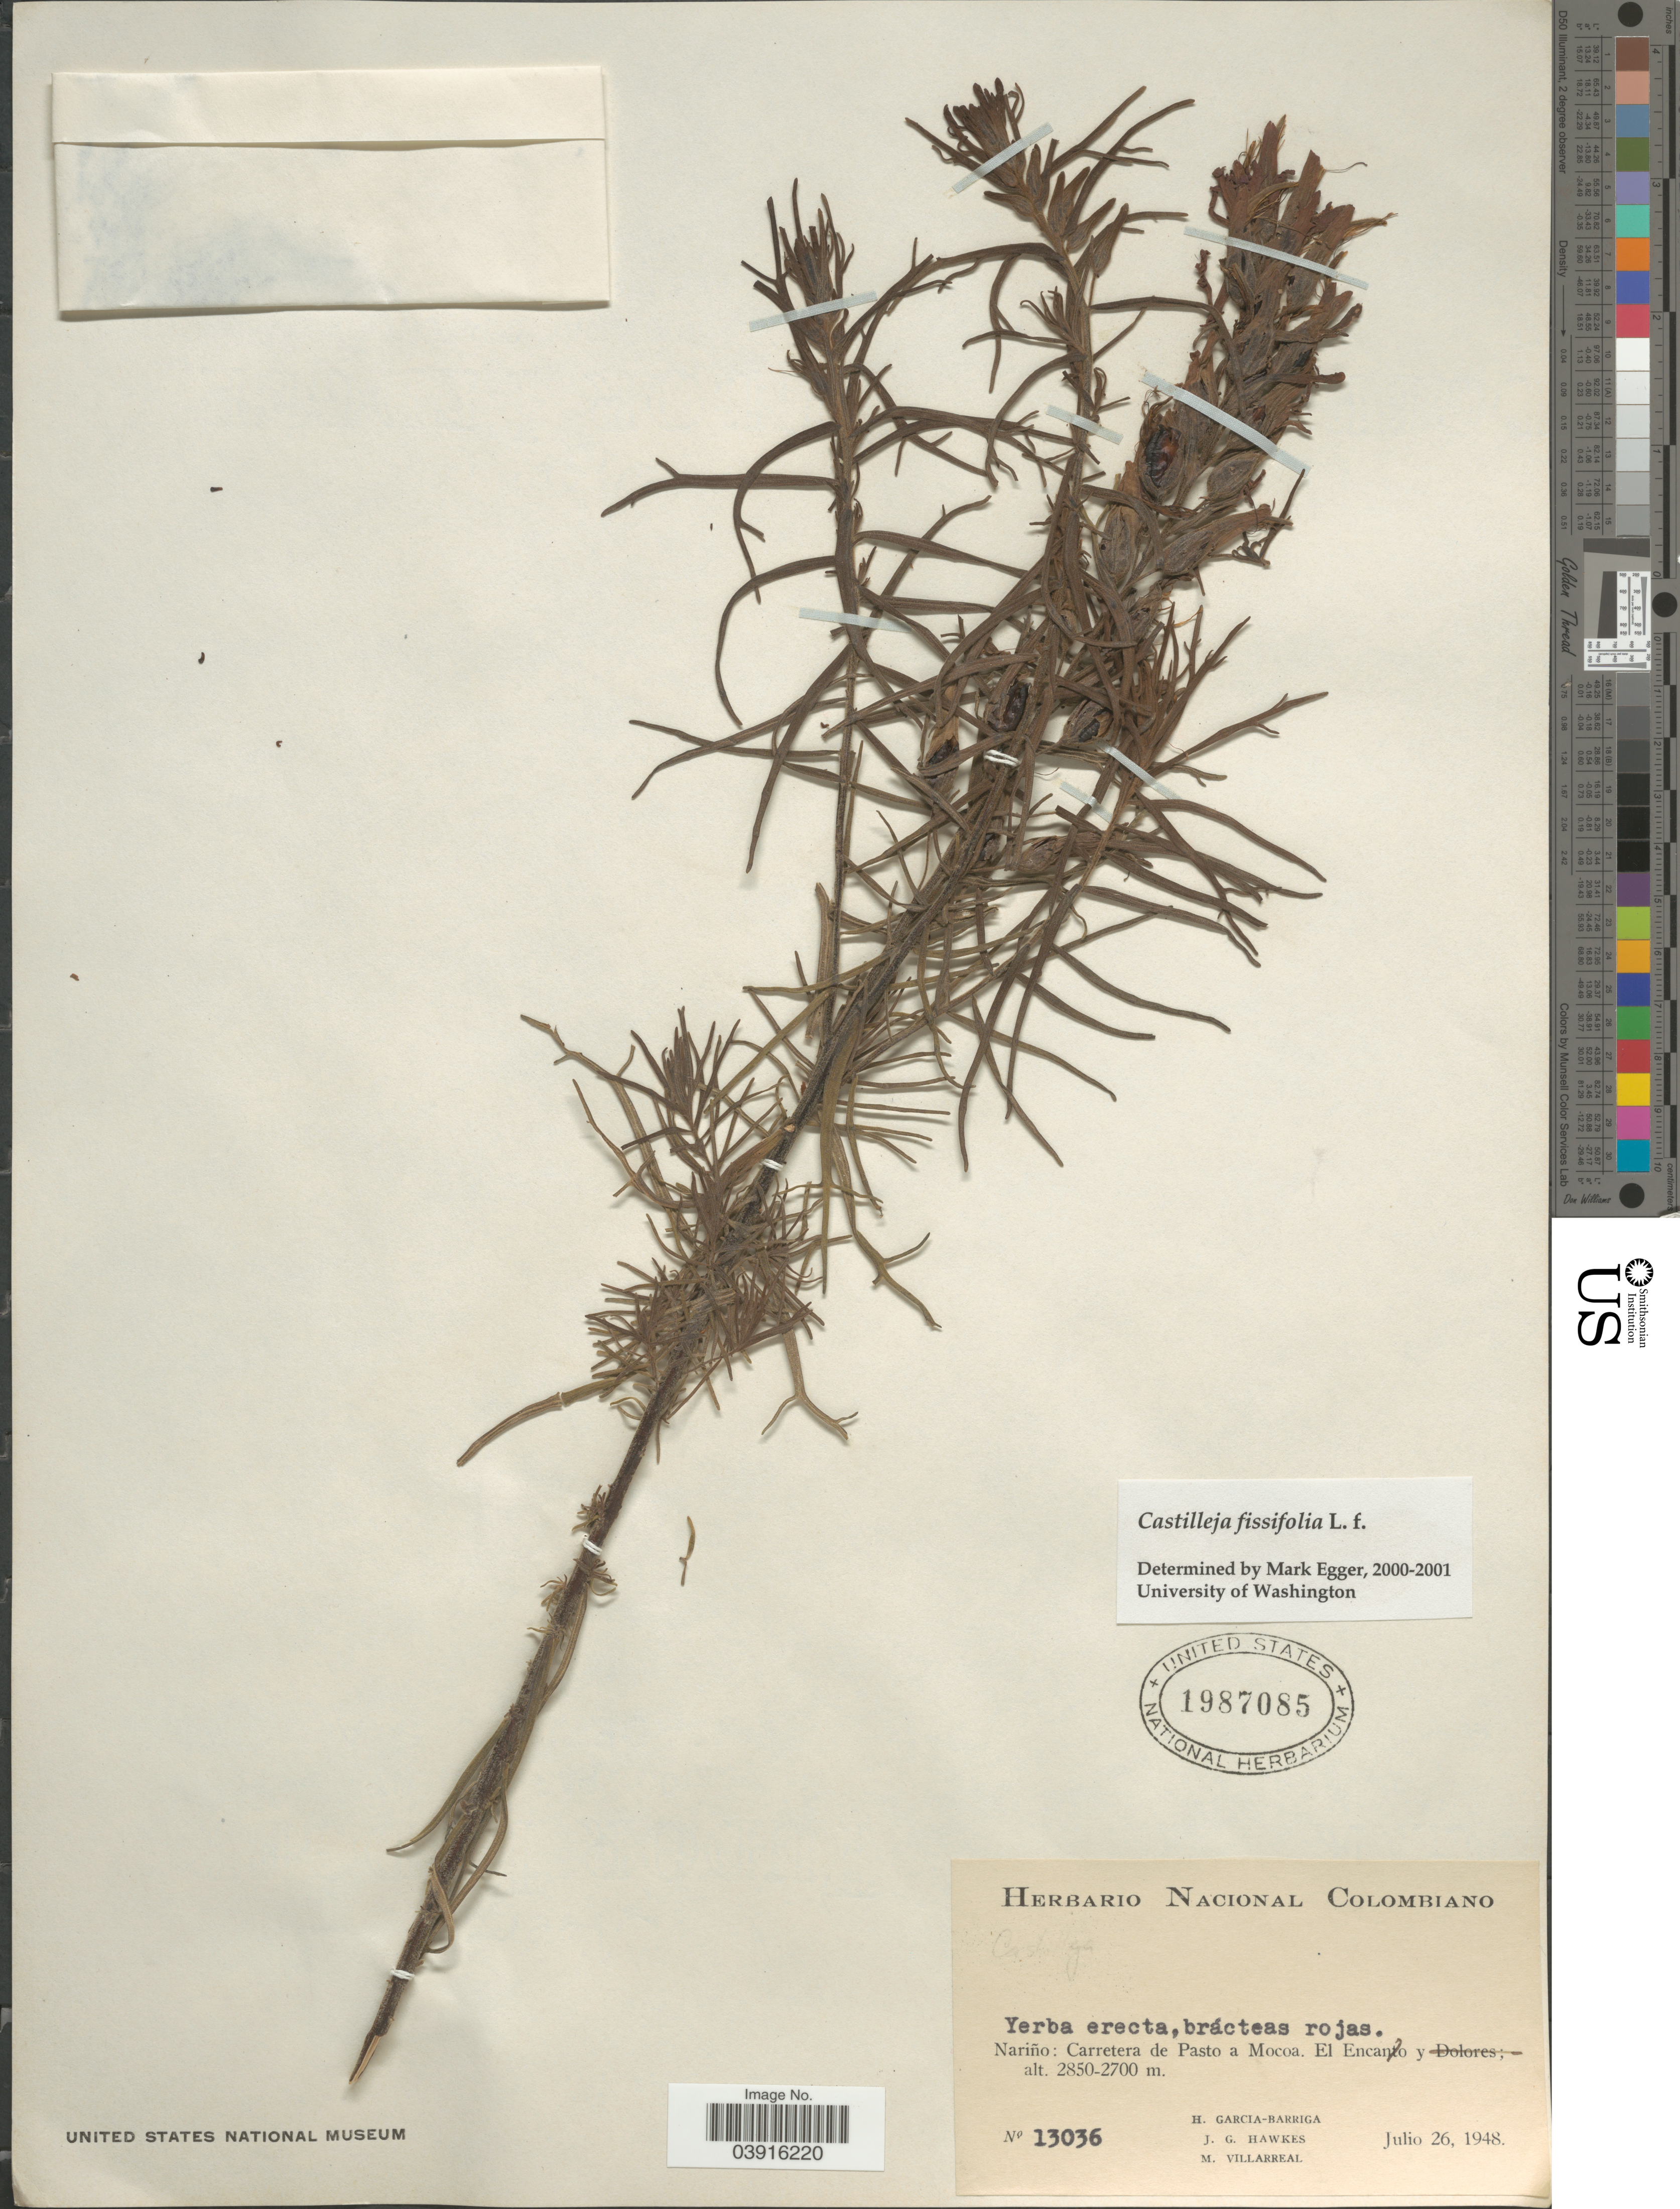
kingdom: Plantae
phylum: Tracheophyta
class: Magnoliopsida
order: Lamiales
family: Orobanchaceae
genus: Castilleja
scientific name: Castilleja fissifolia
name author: L. f.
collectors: H. García Barriga, J. Hawkes & M. Villarreal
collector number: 13036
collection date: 1948-07-26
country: Colombia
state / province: Nariño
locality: Carretera de Pasto a Mocoa. El Encano.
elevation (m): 2700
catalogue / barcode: US 1987085